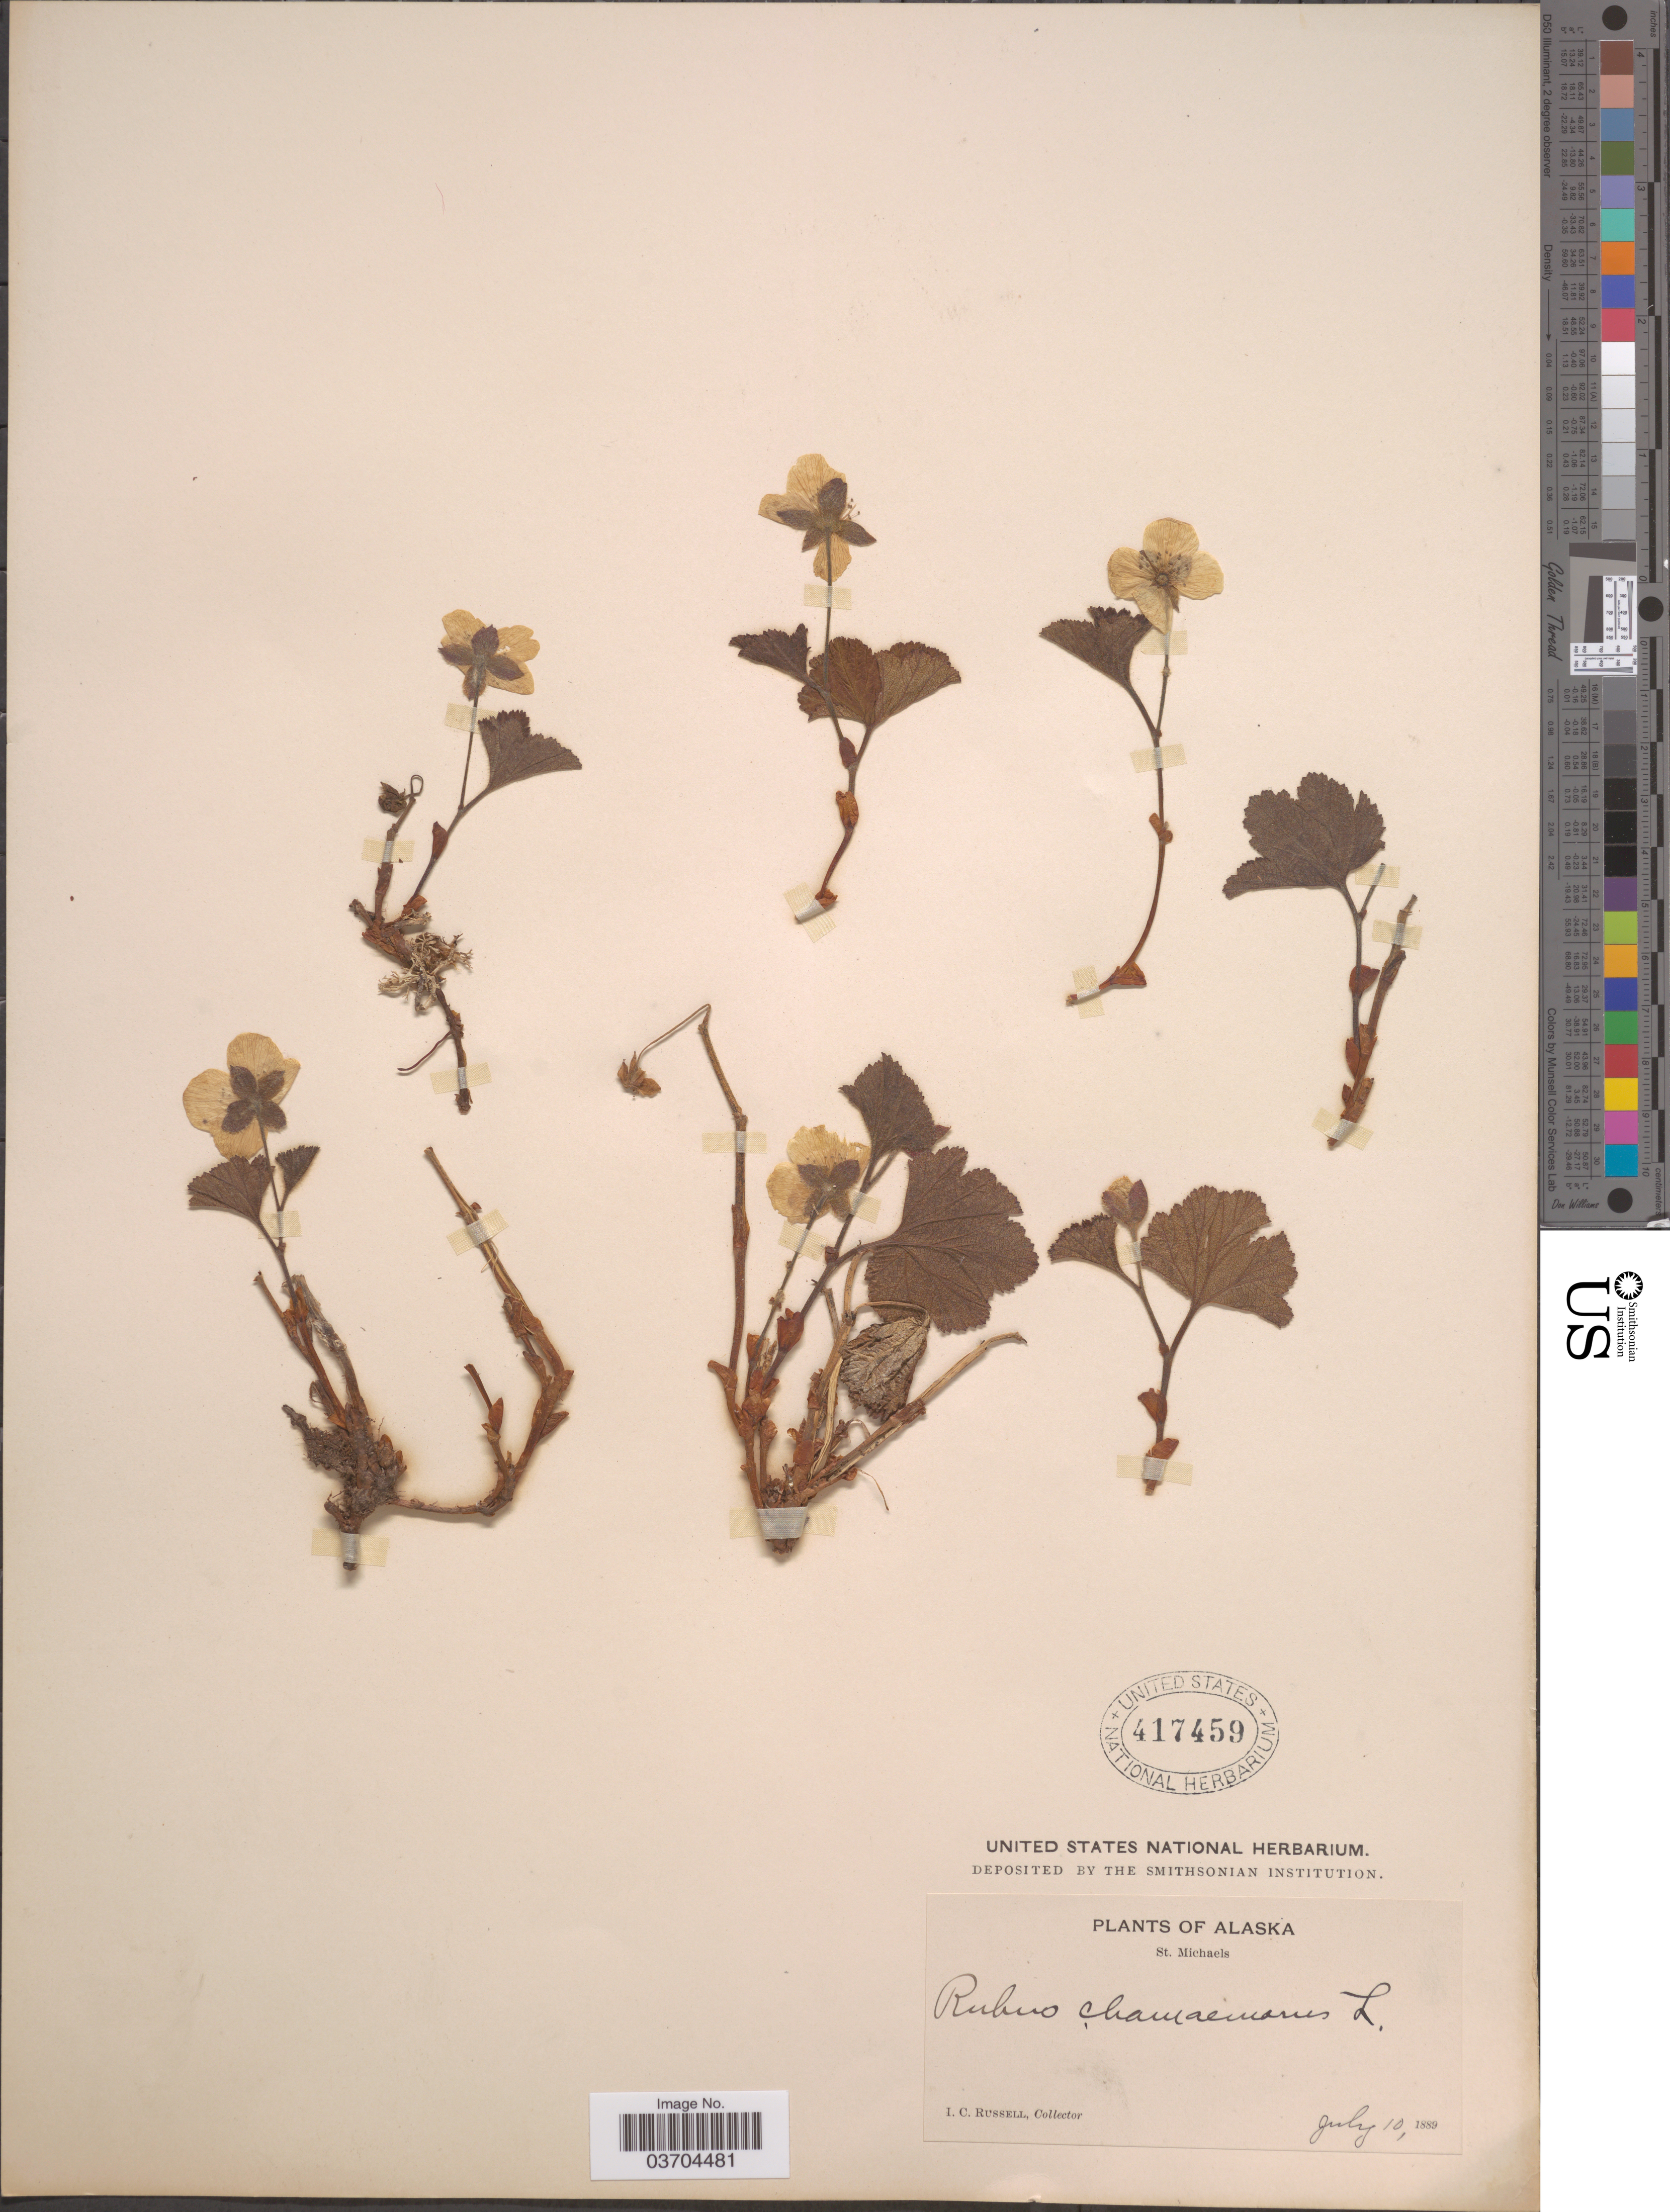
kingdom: Plantae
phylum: Tracheophyta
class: Magnoliopsida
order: Rosales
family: Rosaceae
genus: Rubus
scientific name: Rubus chamaemorus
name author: L.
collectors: I. C. Russell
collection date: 1889-07-10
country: United States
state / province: Alaska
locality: St. Michaels.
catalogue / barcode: US 417459